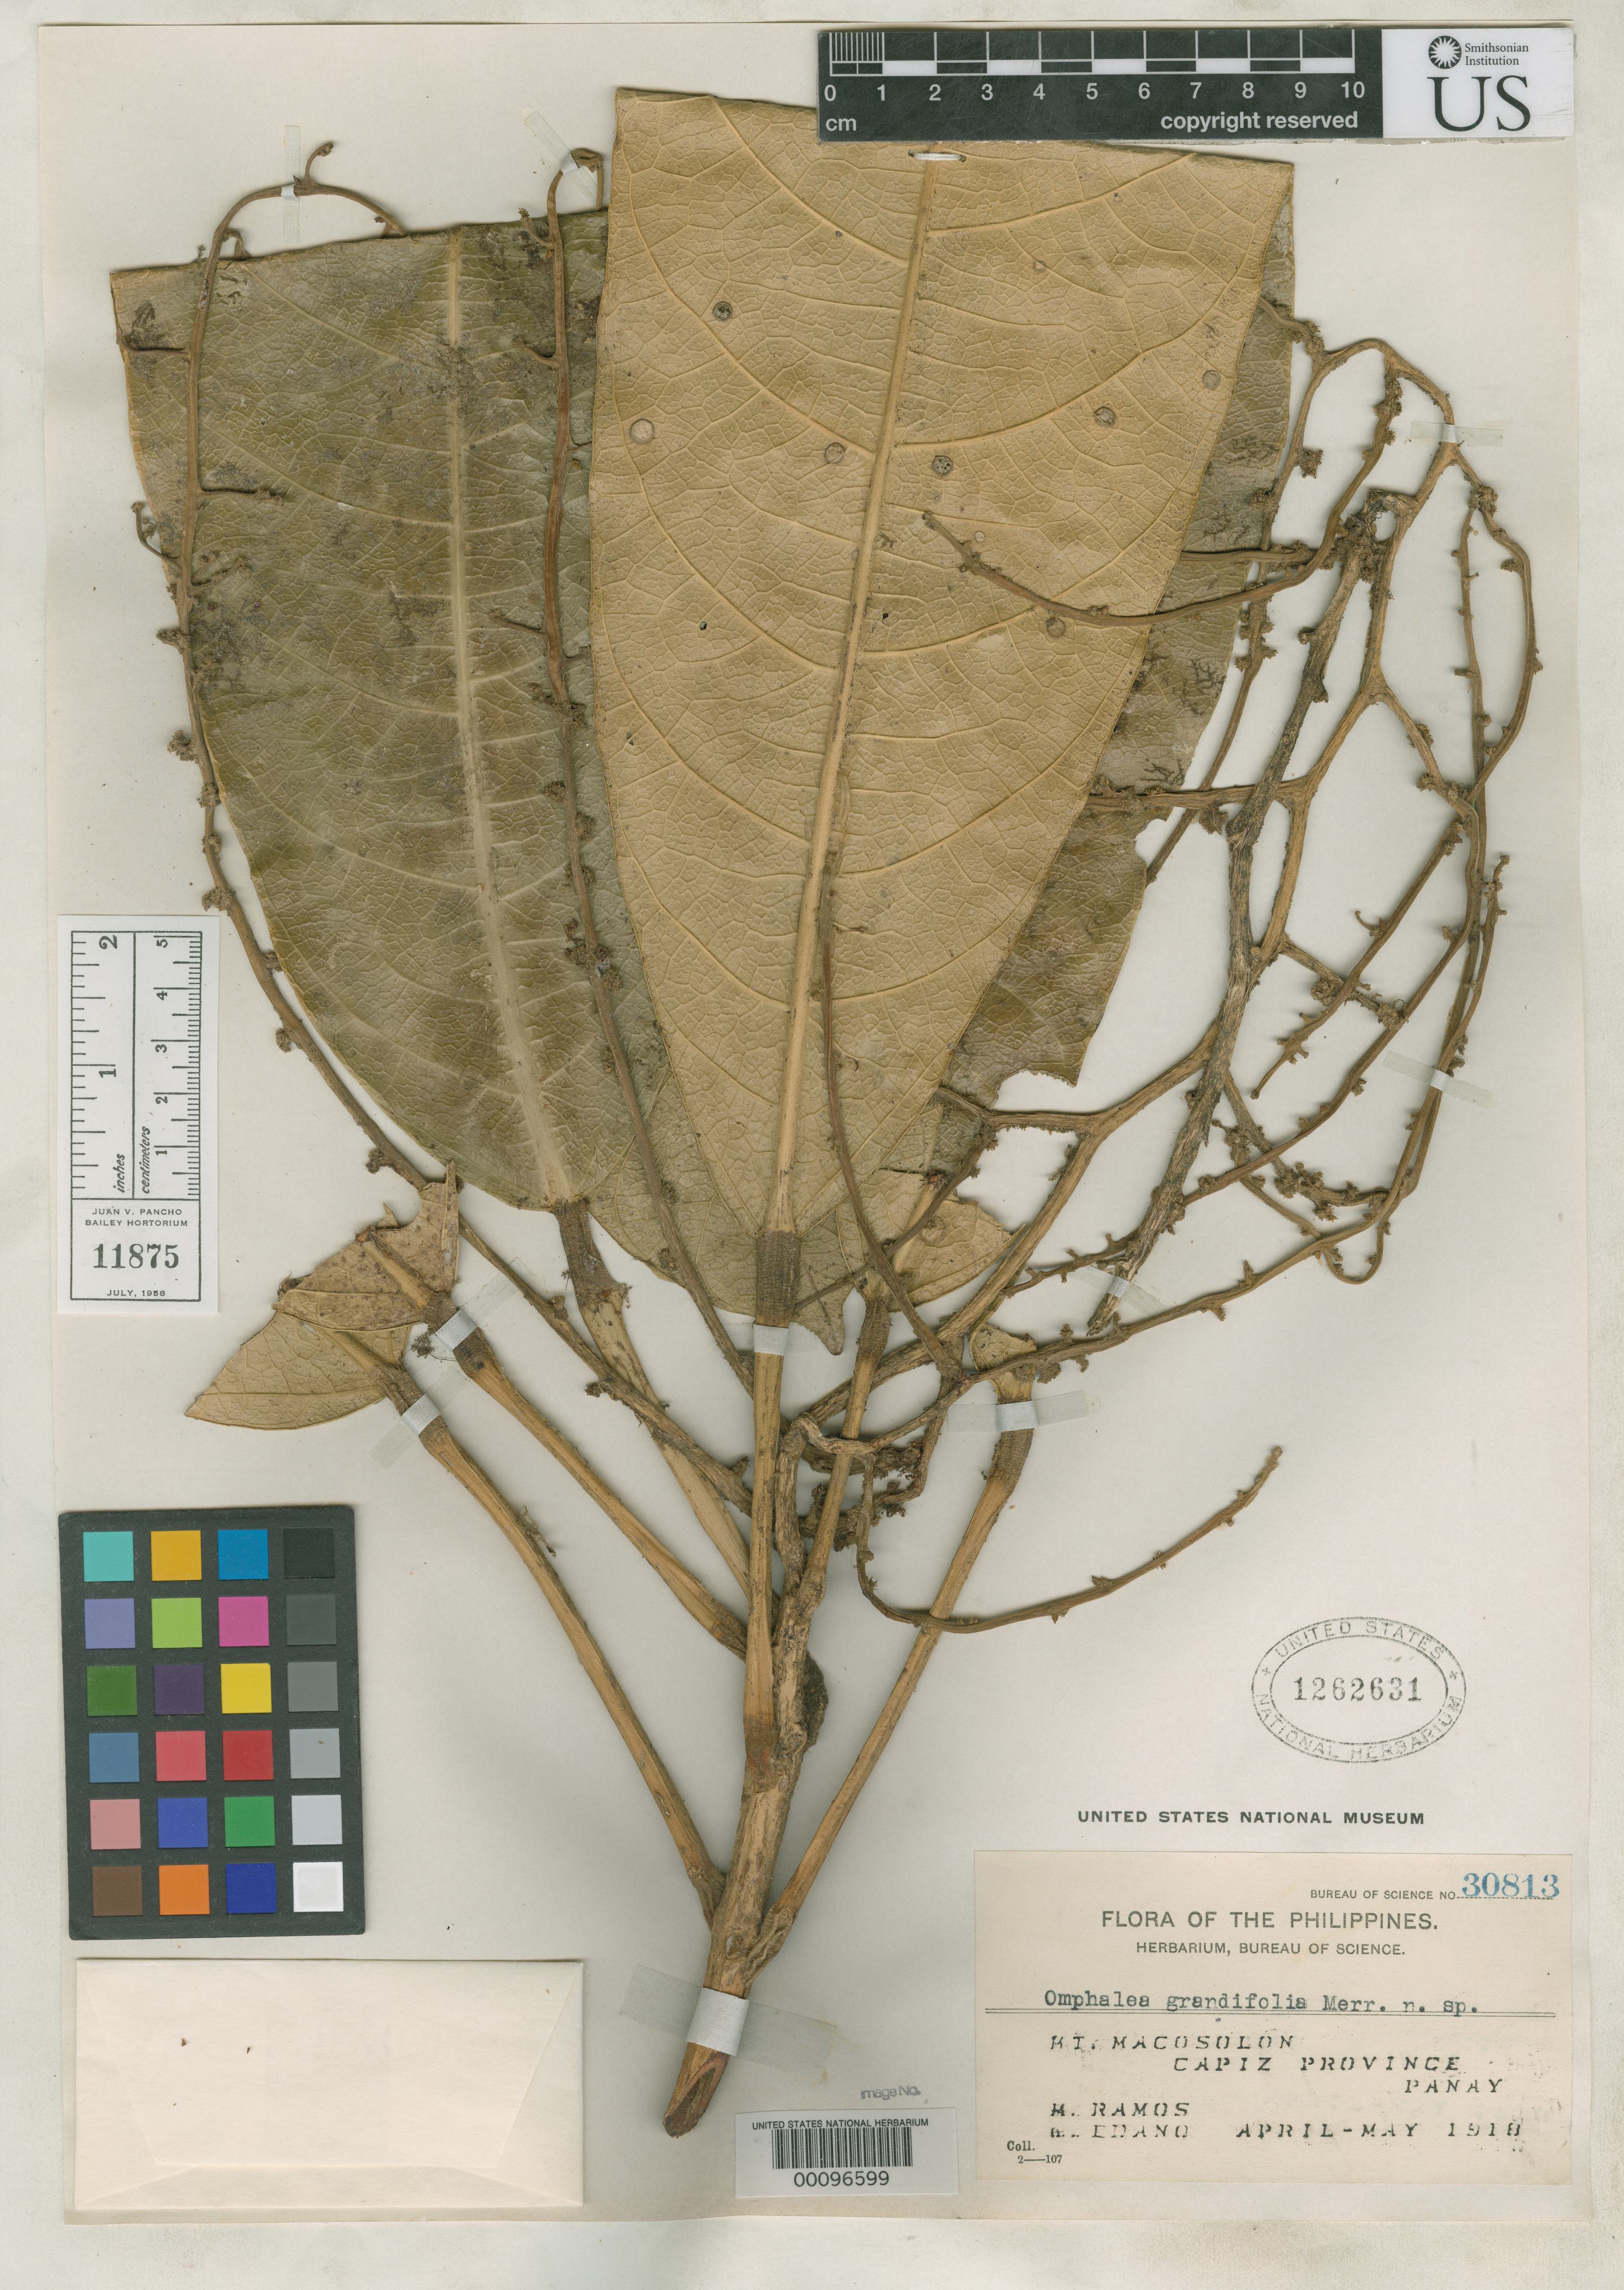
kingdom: Plantae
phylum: Tracheophyta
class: Magnoliopsida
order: Malpighiales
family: Euphorbiaceae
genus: Omphalea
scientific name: Omphalea grandifolia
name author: Merr.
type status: Isotype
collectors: M. Ramos & G. E. Edaño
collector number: Bur. Sci. 30813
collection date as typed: Apr 1918 to -- May 1918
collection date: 1918-04/1918-05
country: Philippines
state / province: Western Visayas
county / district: Capiz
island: Panay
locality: Mt. Macosolon.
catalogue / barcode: US 1262631